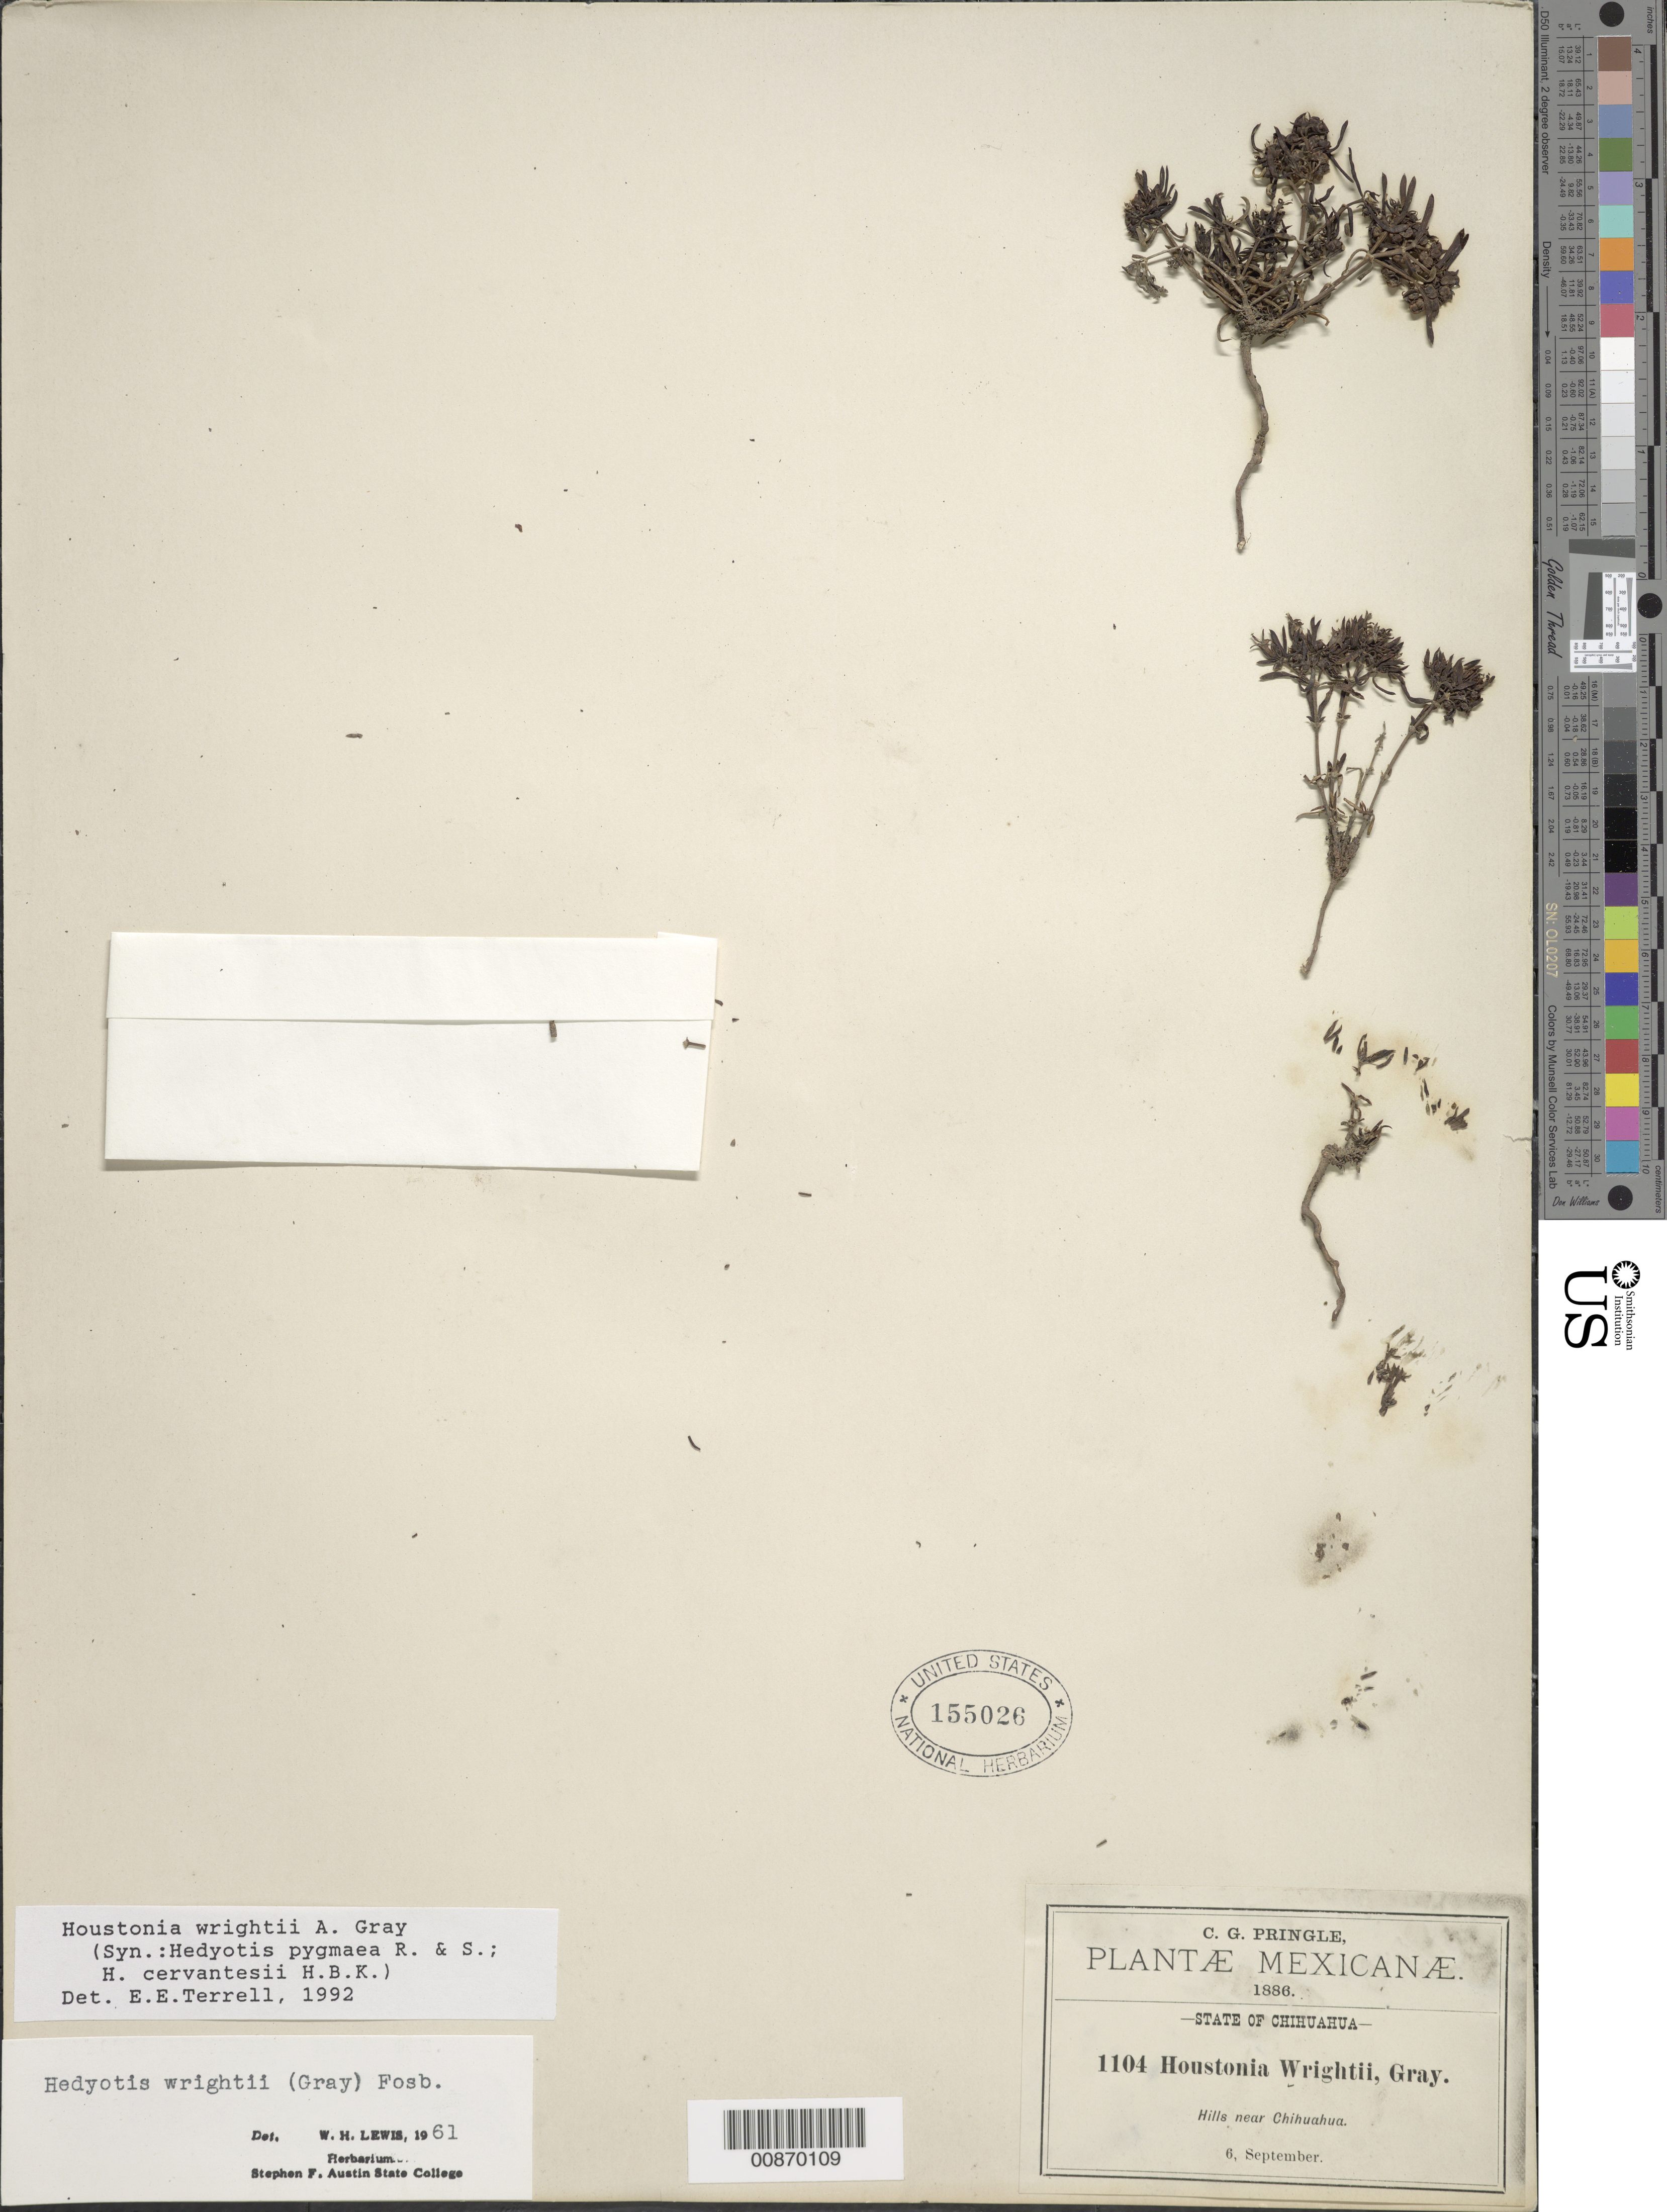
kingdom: Plantae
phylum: Tracheophyta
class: Magnoliopsida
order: Gentianales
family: Rubiaceae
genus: Houstonia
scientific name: Houstonia wrightii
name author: (A. Gray) A. Gray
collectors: C. G. Pringle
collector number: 1104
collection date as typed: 06 Sep 1886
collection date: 1886-09-06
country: Mexico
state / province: Chihuahua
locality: Near Chihuahua.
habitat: Hills.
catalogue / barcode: US 155026